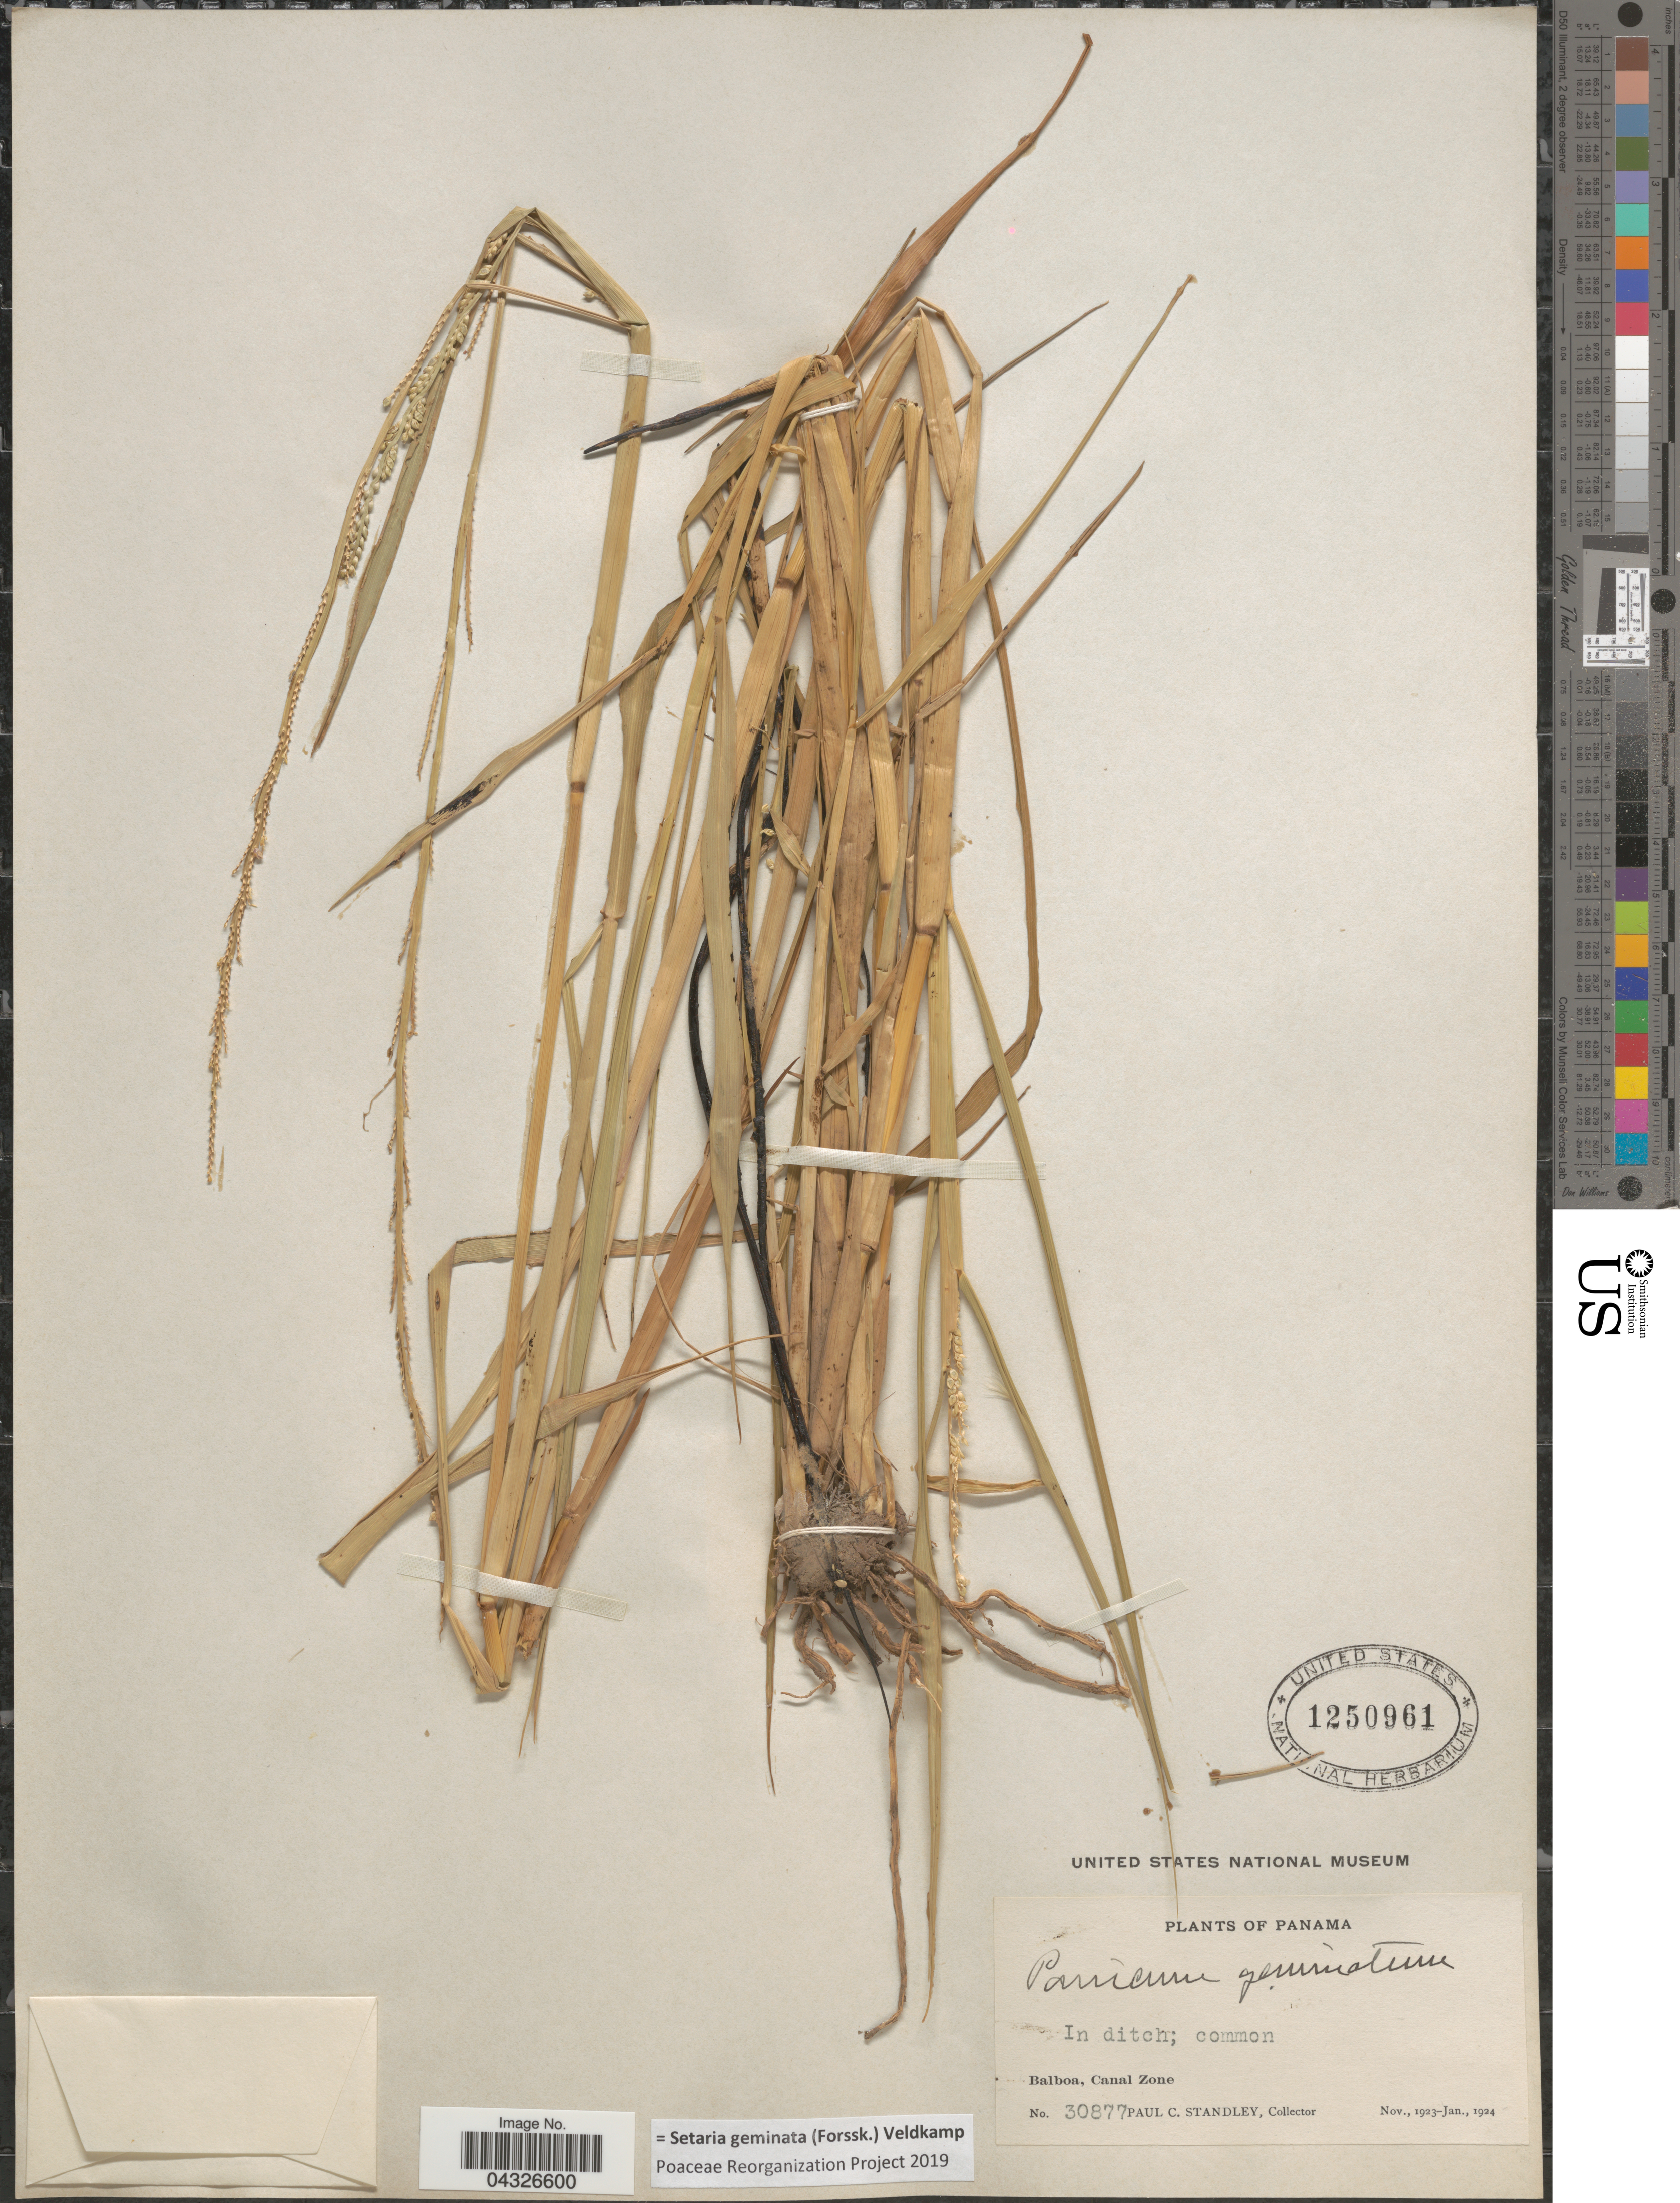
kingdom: Plantae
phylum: Tracheophyta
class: Liliopsida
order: Poales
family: Poaceae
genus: Setaria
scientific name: Setaria geminata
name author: (Forssk.) Veldkamp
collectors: P. C. Standley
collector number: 30877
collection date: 1923-11/1924-01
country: Panama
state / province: Colón / Panamá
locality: In ditch; common. Balboa, Canal Zone.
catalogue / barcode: US 1250961